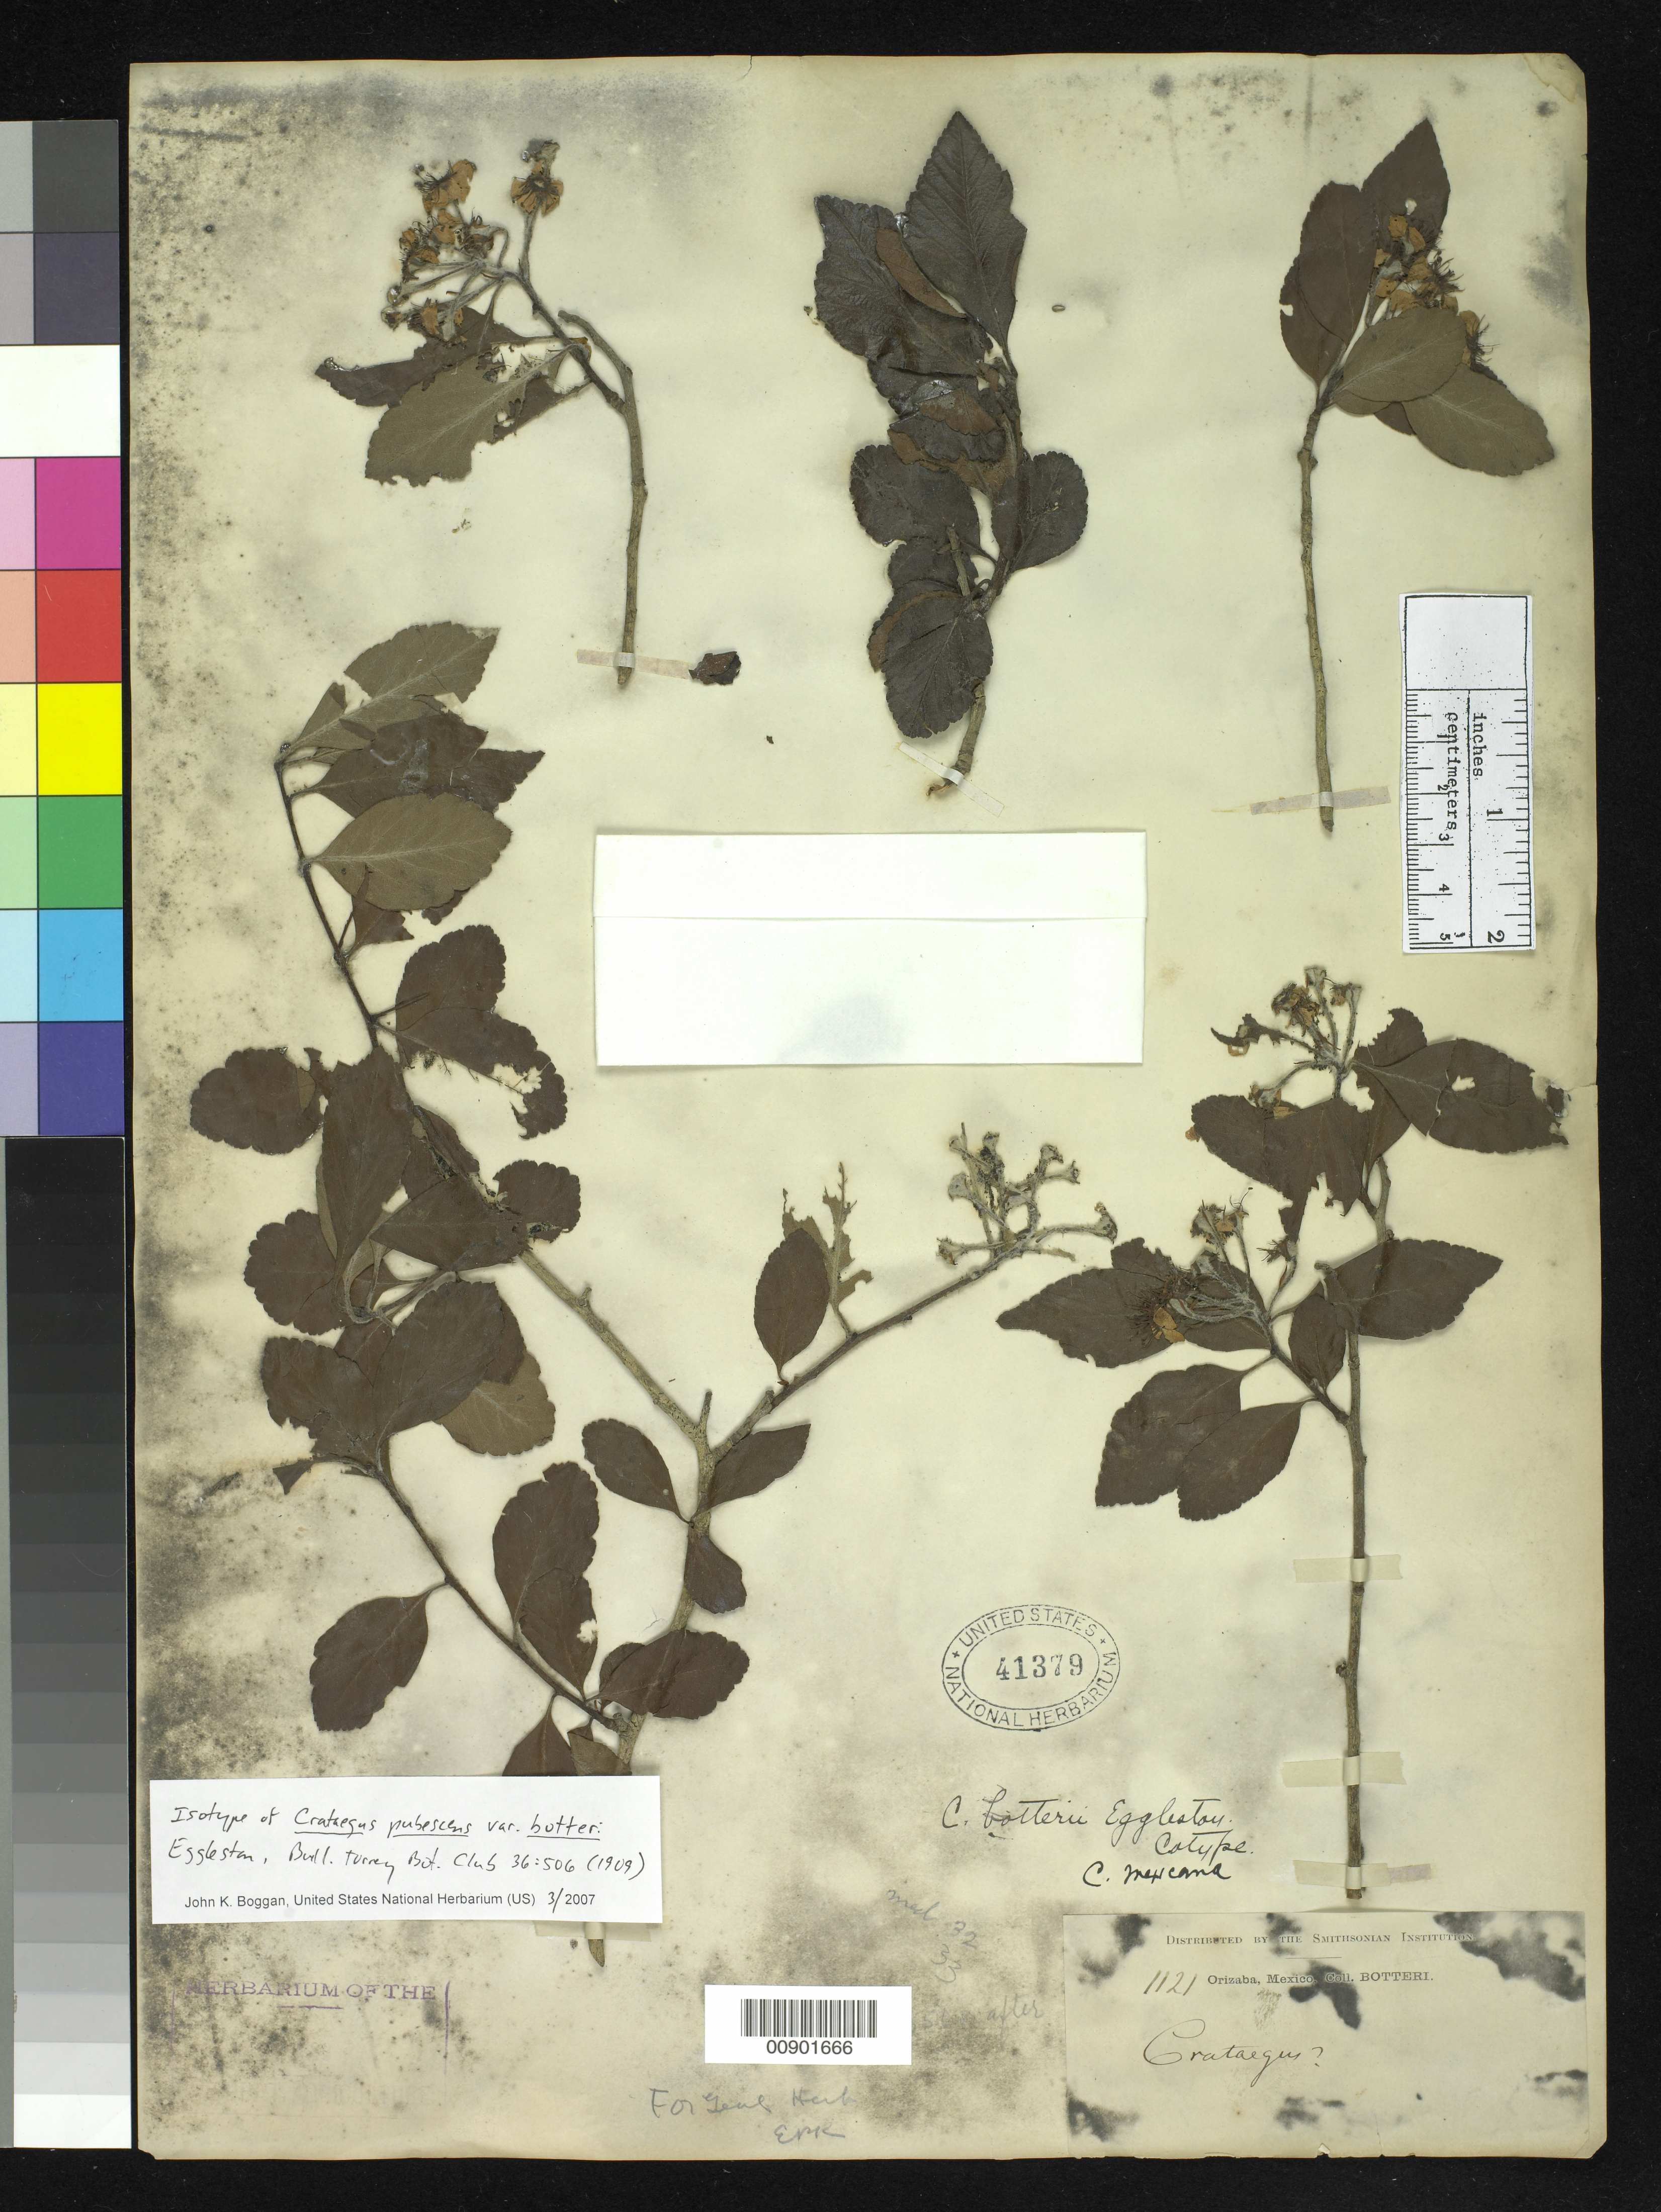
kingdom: Plantae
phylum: Tracheophyta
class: Magnoliopsida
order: Rosales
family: Rosaceae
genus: Crataegus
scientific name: Crataegus pubescens var. botteri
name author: Eggl.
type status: Isotype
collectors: M. Botteri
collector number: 1121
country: Mexico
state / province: Veracruz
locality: Orizaba.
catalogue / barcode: US 41379